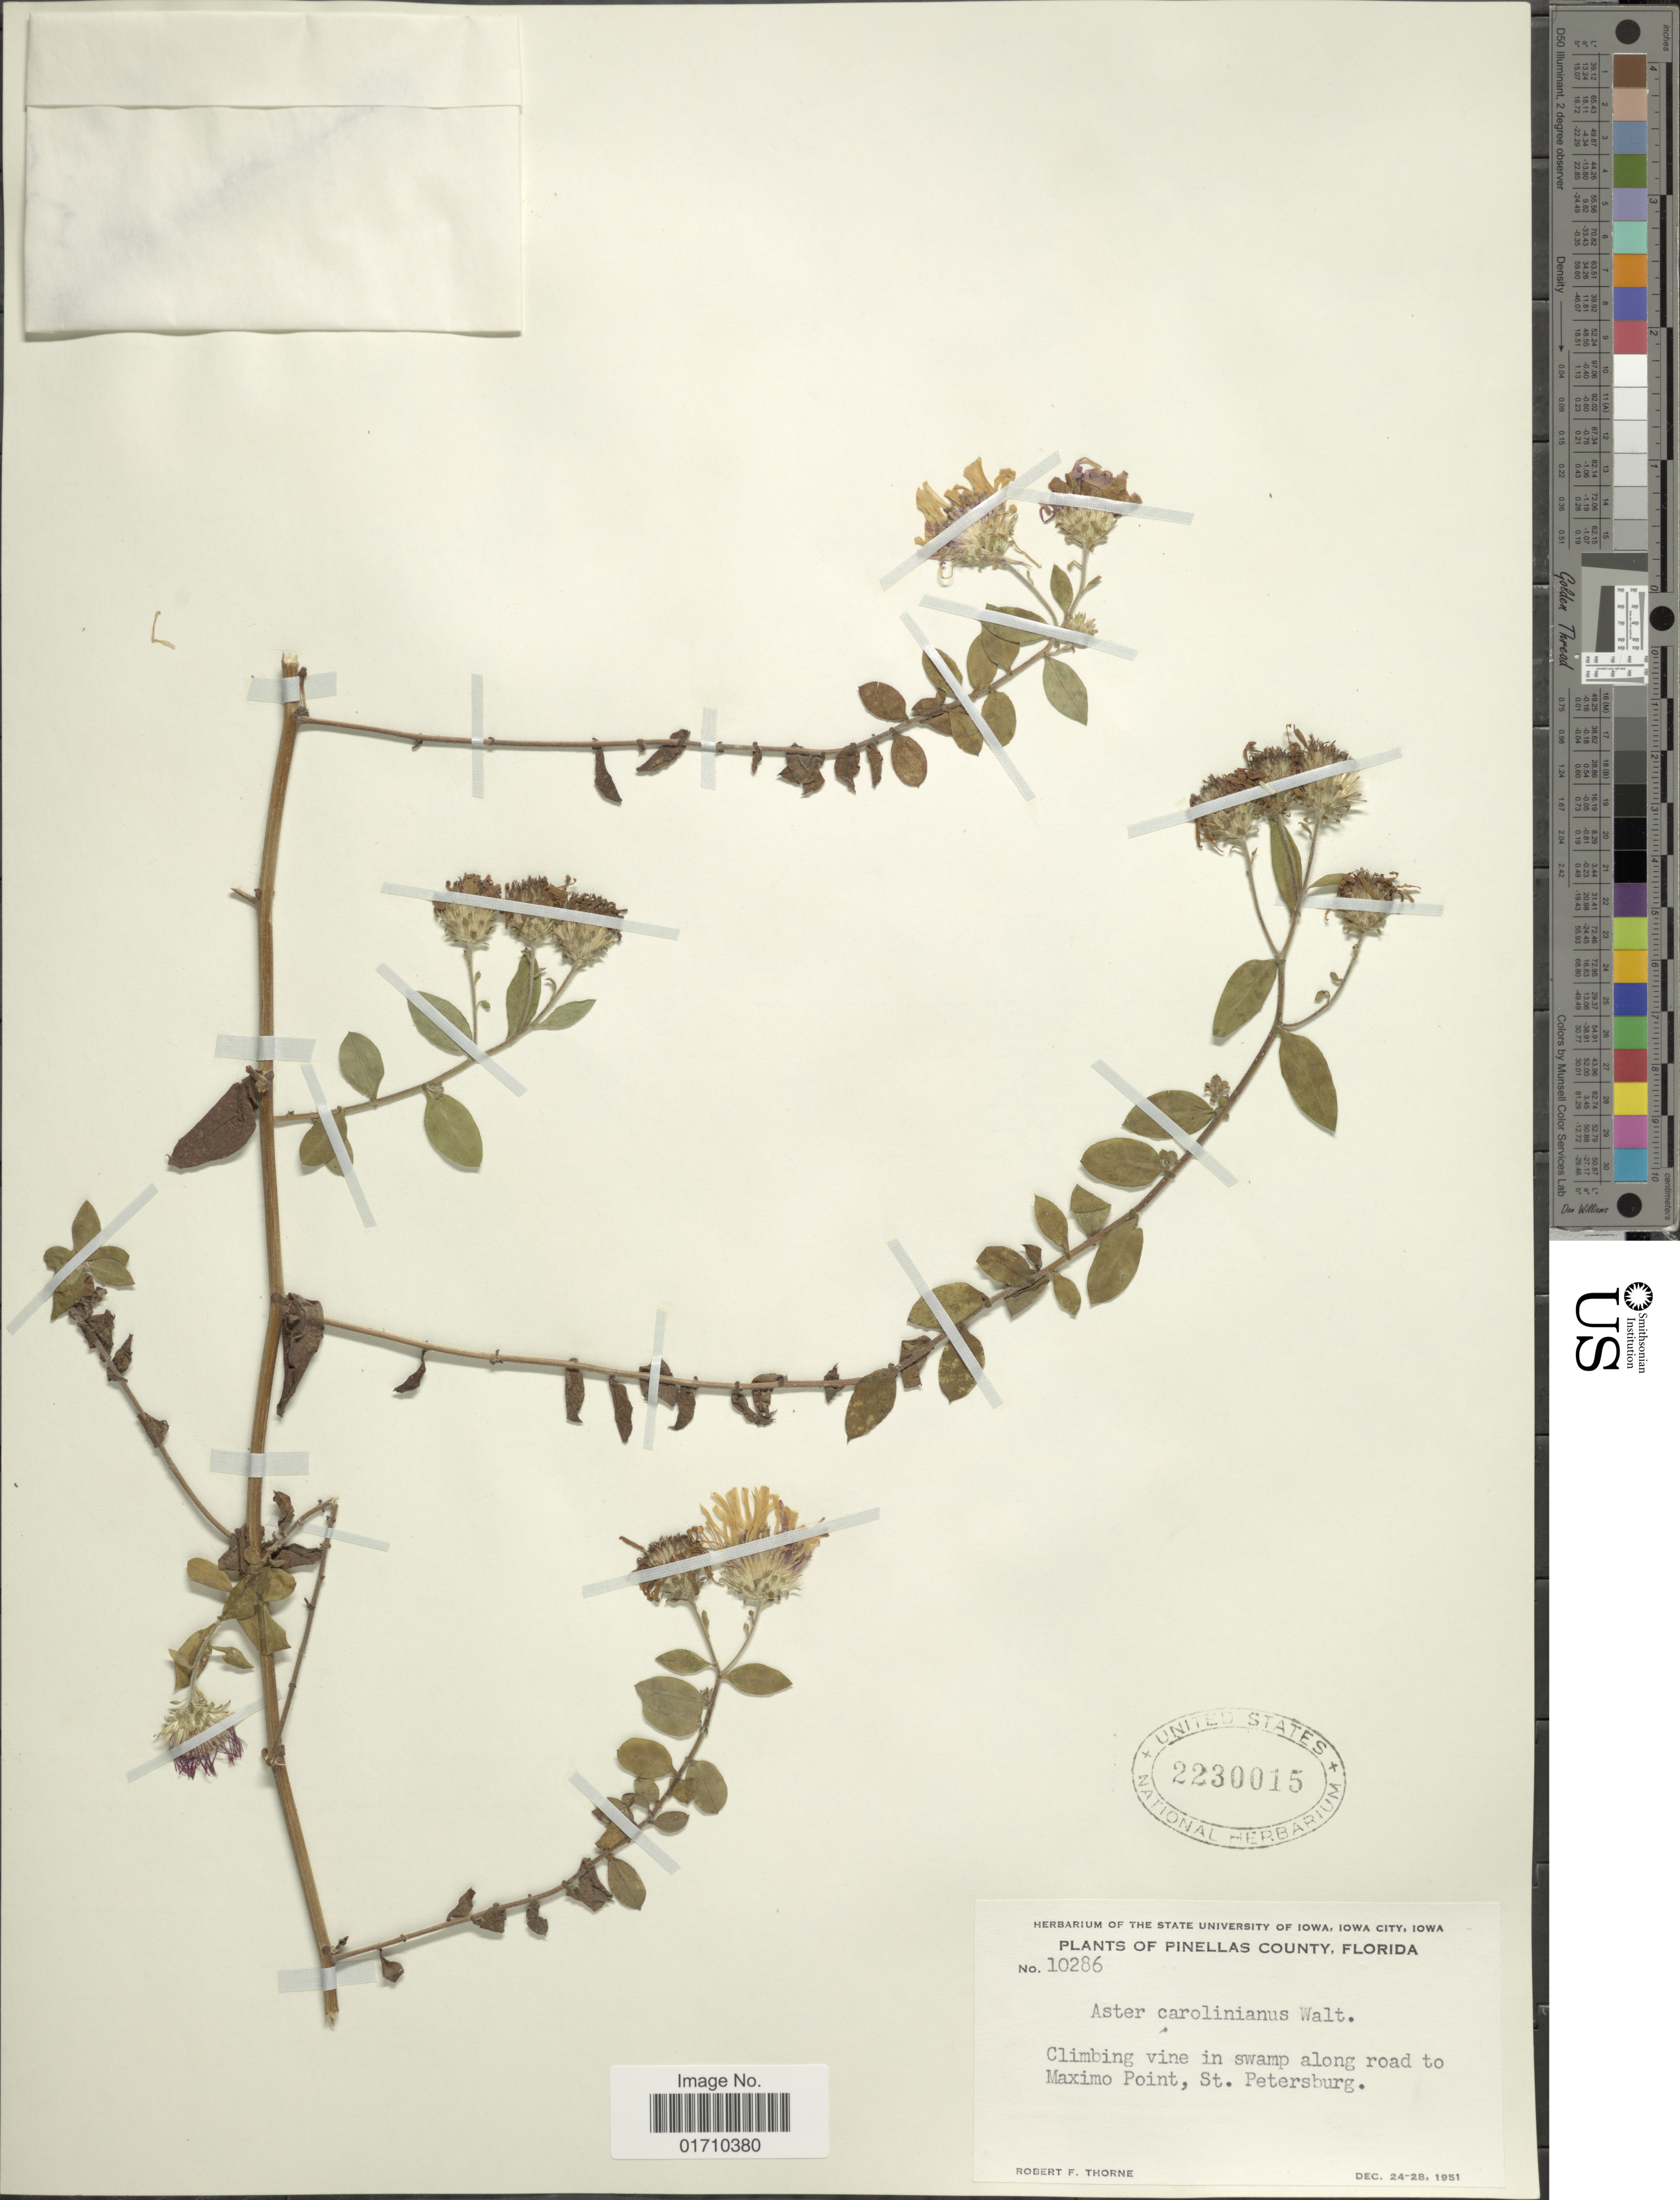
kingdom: Plantae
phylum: Tracheophyta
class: Magnoliopsida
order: Asterales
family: Asteraceae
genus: Ampelaster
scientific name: Ampelaster carolinianus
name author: (Walter) G.L. Nesom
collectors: R. F. Thorne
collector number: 10286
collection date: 1951-12-24/1951-12-28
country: United States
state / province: Florida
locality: Pinellas County, Climbing vine in swamp along road to Maximo Point, St Petersburg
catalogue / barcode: US 2230015